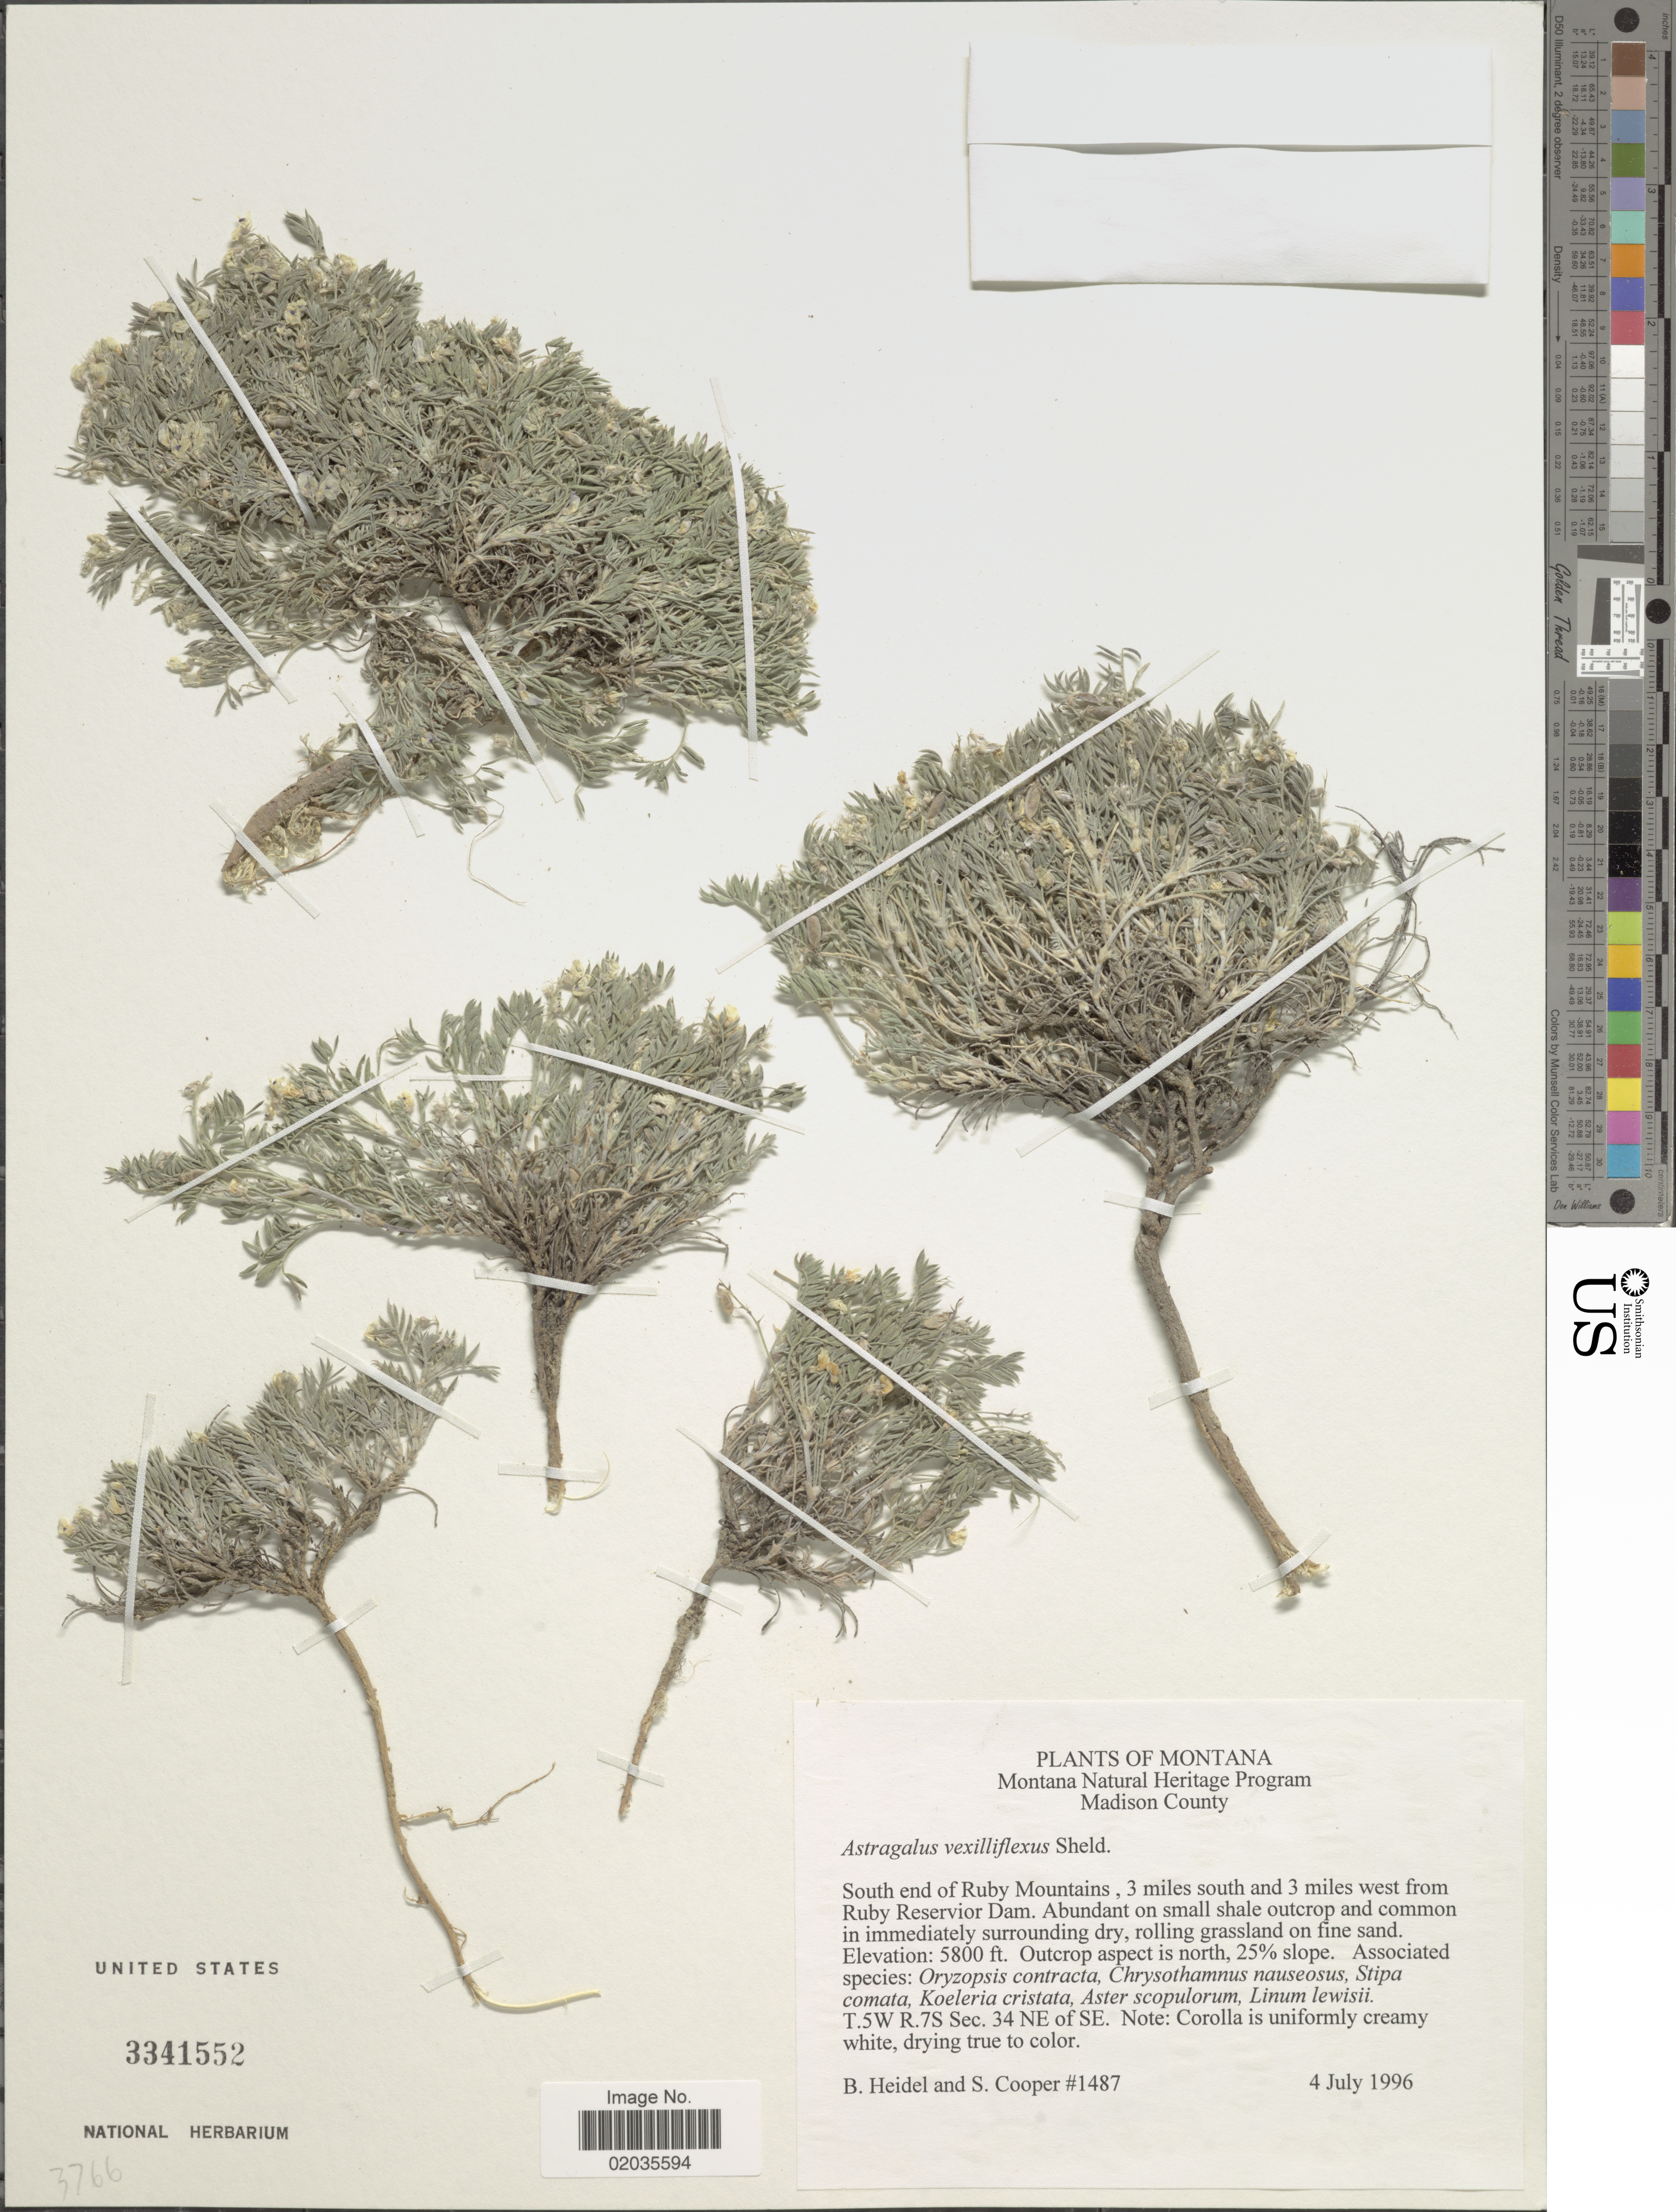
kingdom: Plantae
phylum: Tracheophyta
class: Magnoliopsida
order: Fabales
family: Fabaceae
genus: Astragalus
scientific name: Astragalus vexilliflexus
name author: E. Sheld.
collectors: B. Heidel & S. Cooper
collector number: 1487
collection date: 1996-07-04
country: United States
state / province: Montana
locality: Madison County. South end of Ruby Mountains, 3 miles south and 3 miles west from Ruby Reservoir Dam. T.5W R.7S Sec. 34 NE of SE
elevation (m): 1768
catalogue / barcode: US 3341552